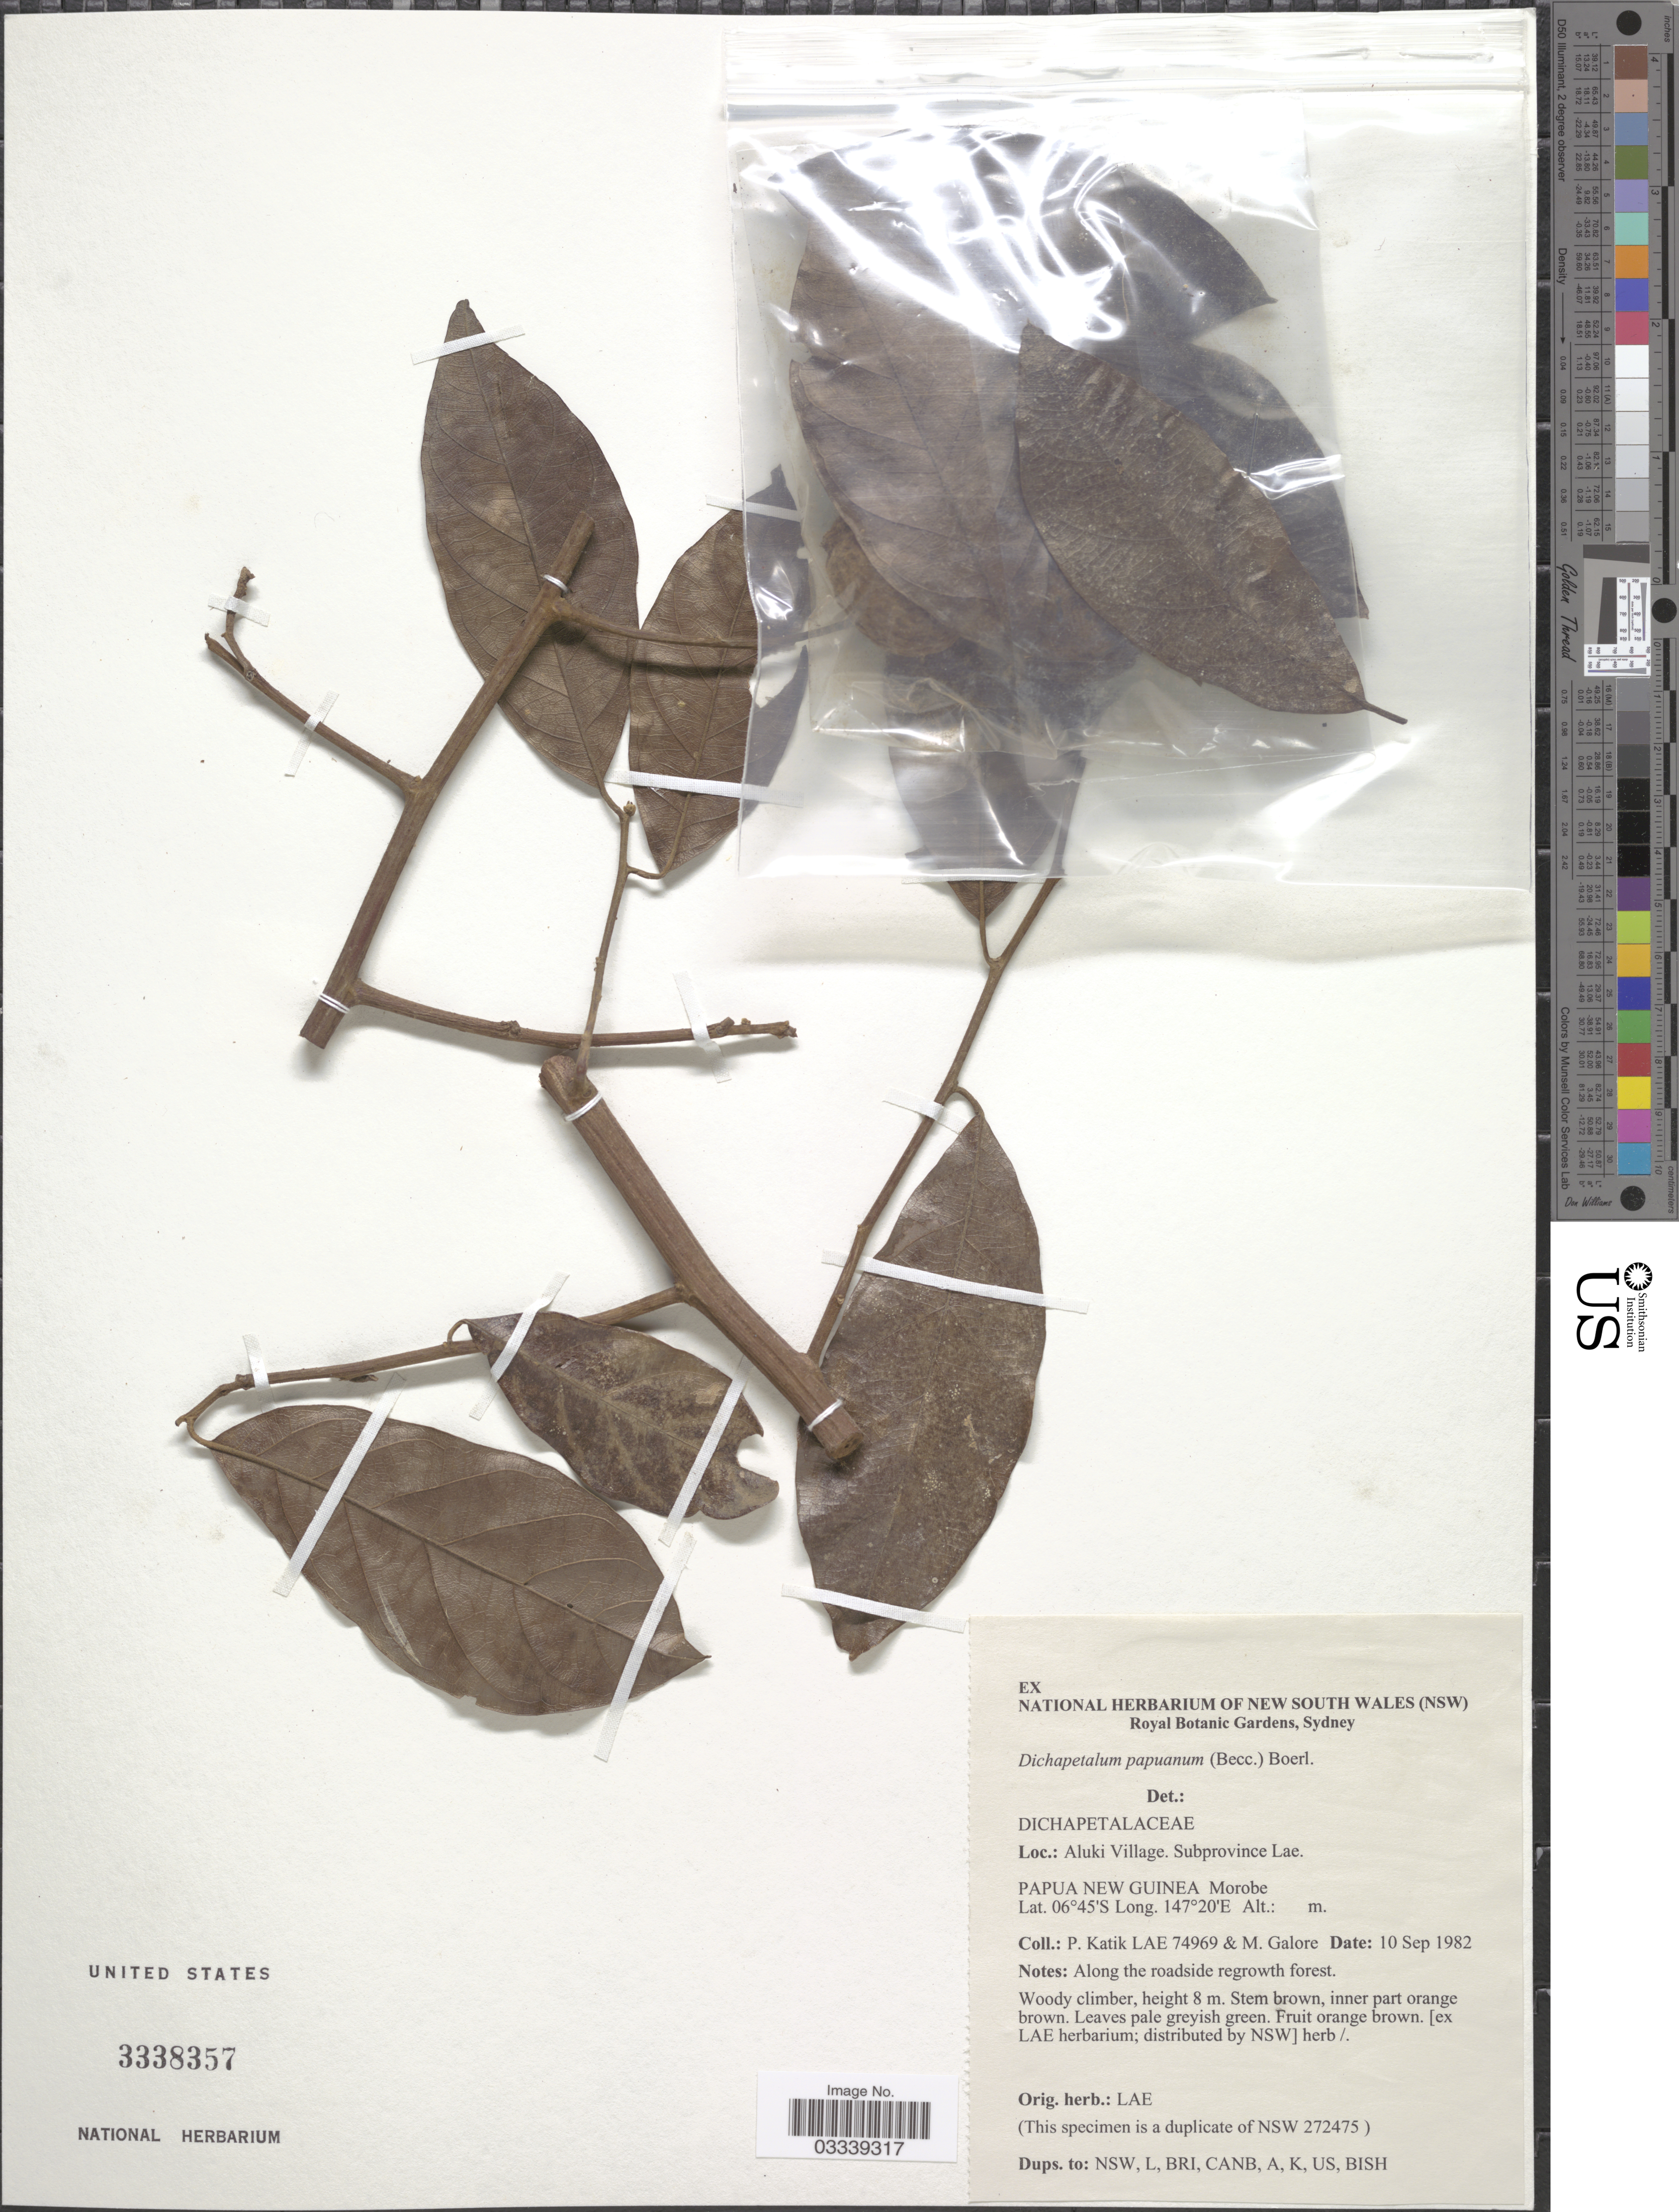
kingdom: Plantae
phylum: Tracheophyta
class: Magnoliopsida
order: Malpighiales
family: Dichapetalaceae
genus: Dichapetalum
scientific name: Dichapetalum papuanum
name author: (Becc.) Boerl.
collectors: P. Katik & M. Galore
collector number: LAE74969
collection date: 1982-09-10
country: Papua New Guinea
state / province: Morobe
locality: Aluki Village. Subprovince Lae.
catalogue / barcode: US 3338357